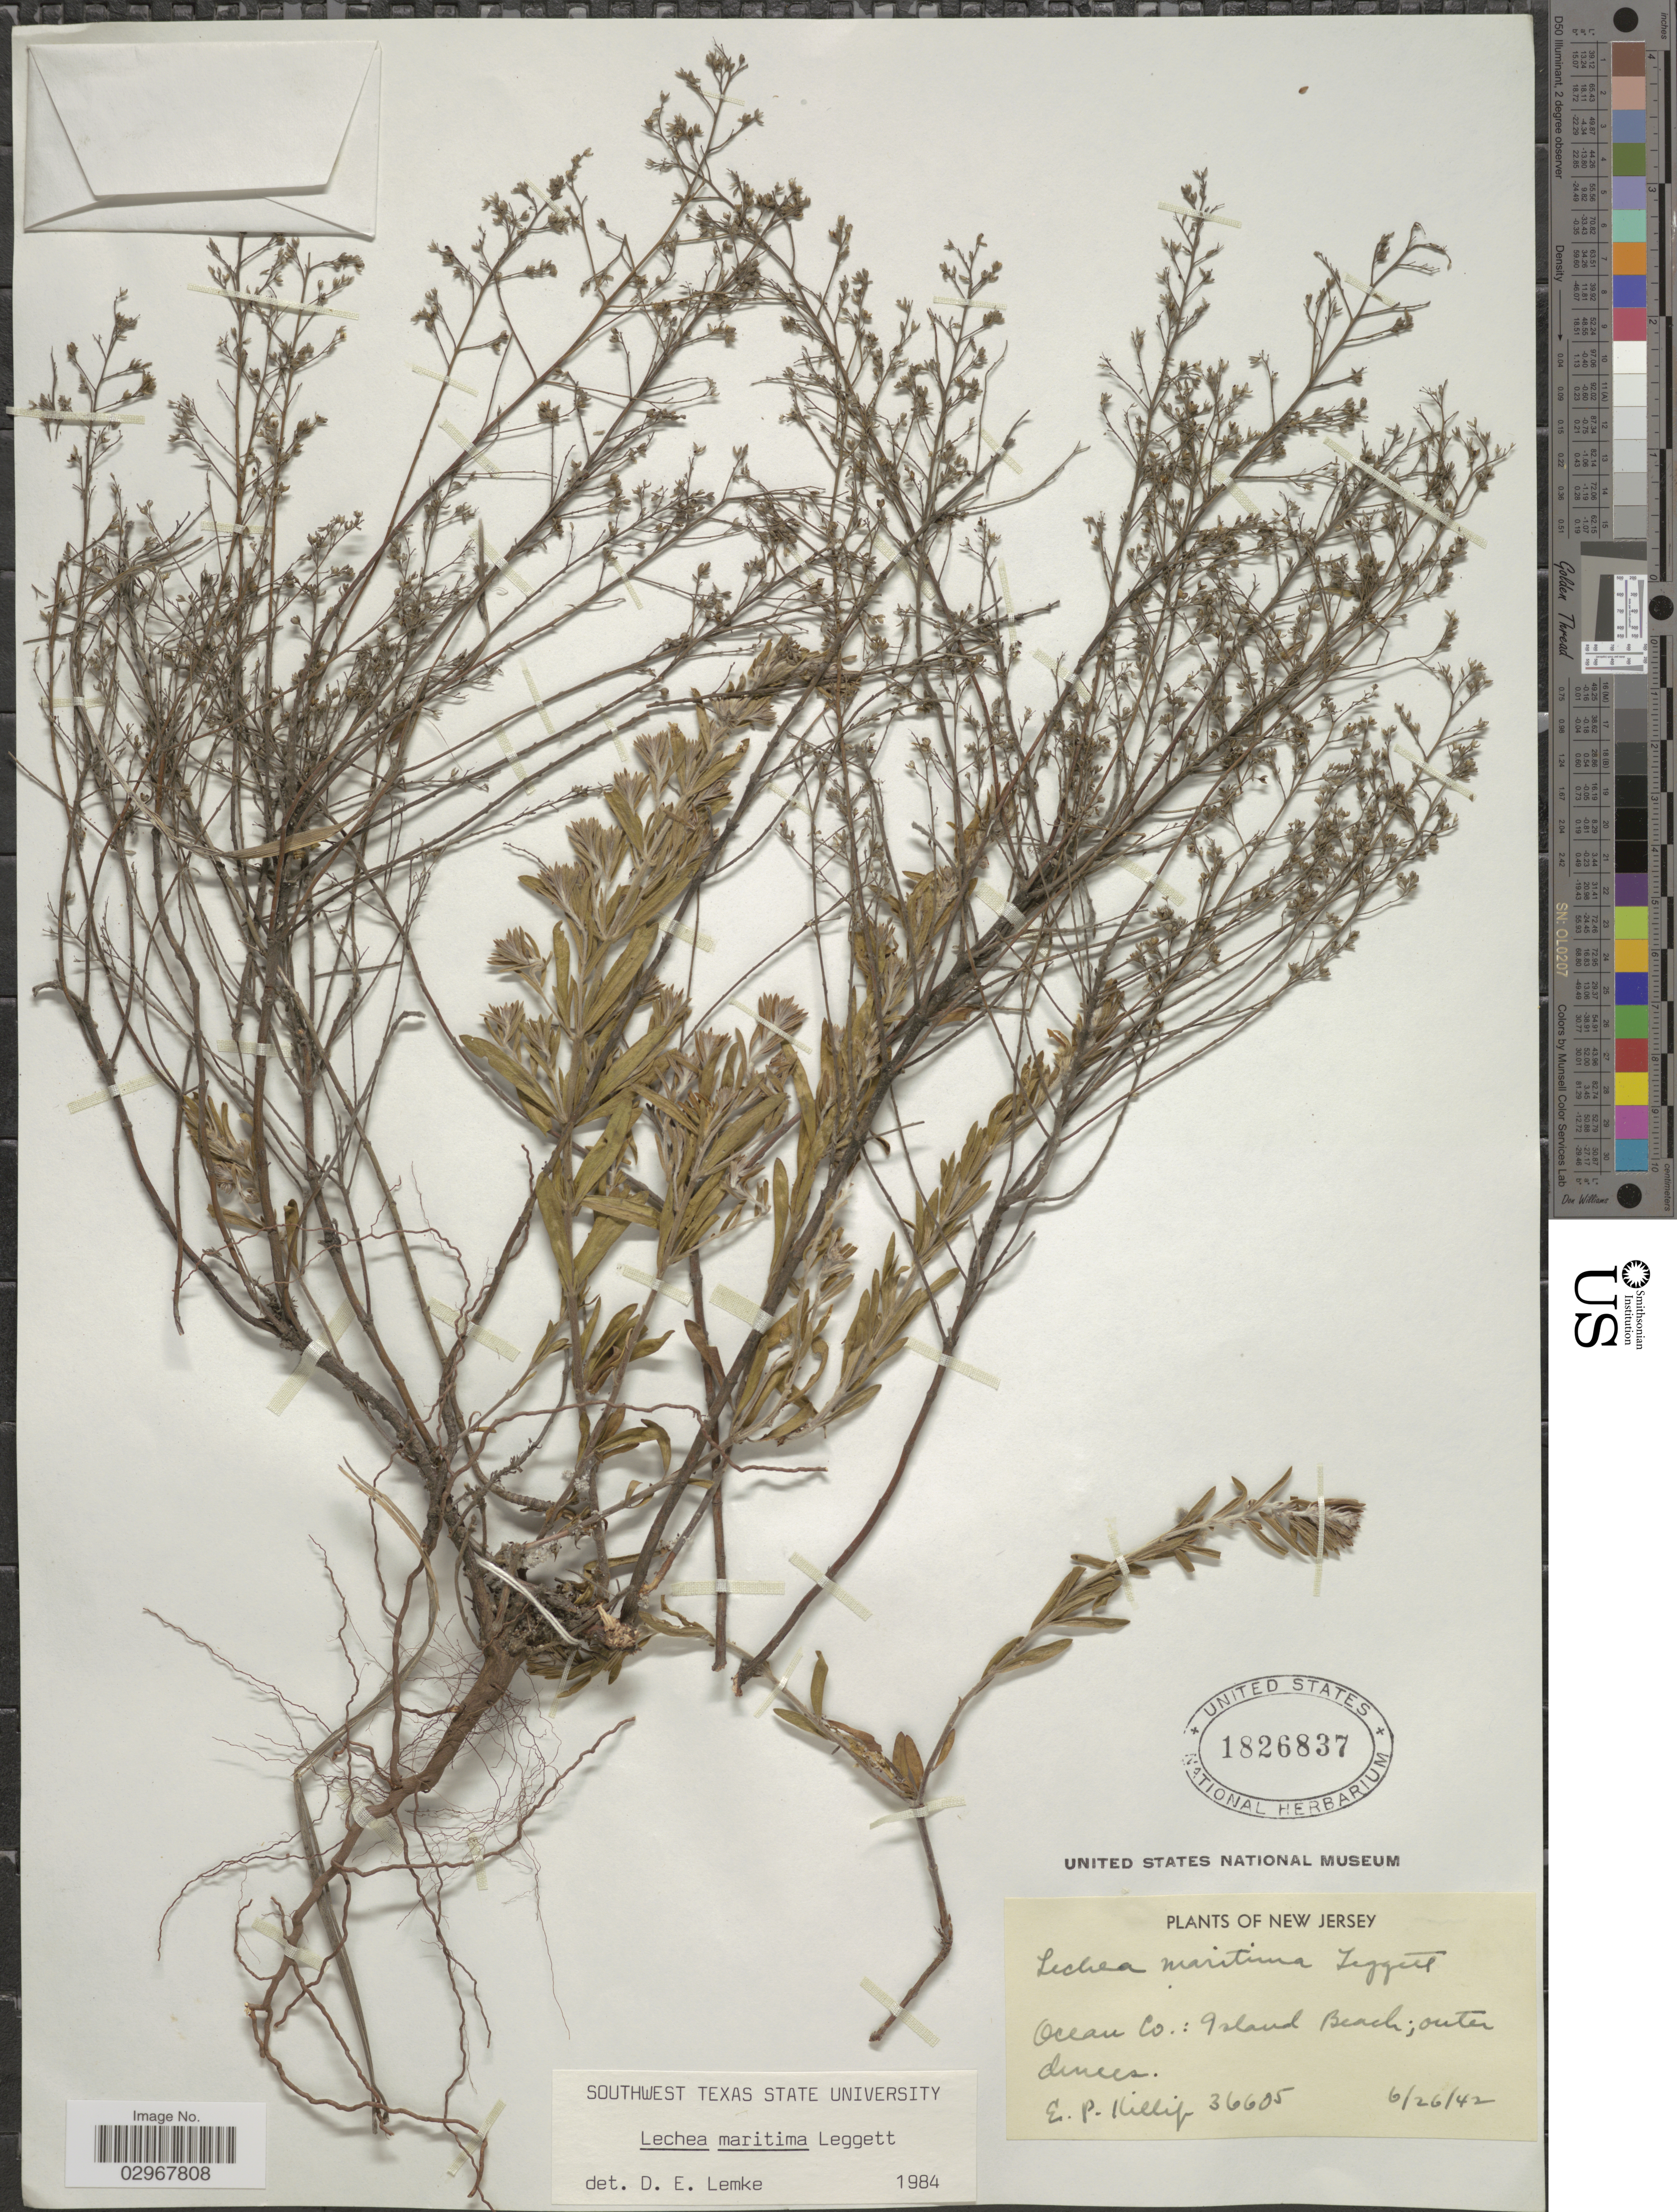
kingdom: Plantae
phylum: Tracheophyta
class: Magnoliopsida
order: Malvales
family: Cistaceae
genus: Lechea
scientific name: Lechea maritima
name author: Legg.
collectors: E. P. Killip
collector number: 36605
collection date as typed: Transcribed d/m/y: 26/6/42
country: United States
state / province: New Jersey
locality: Ocean Co.: Island Beach; outer dunes.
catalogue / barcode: US 1826837